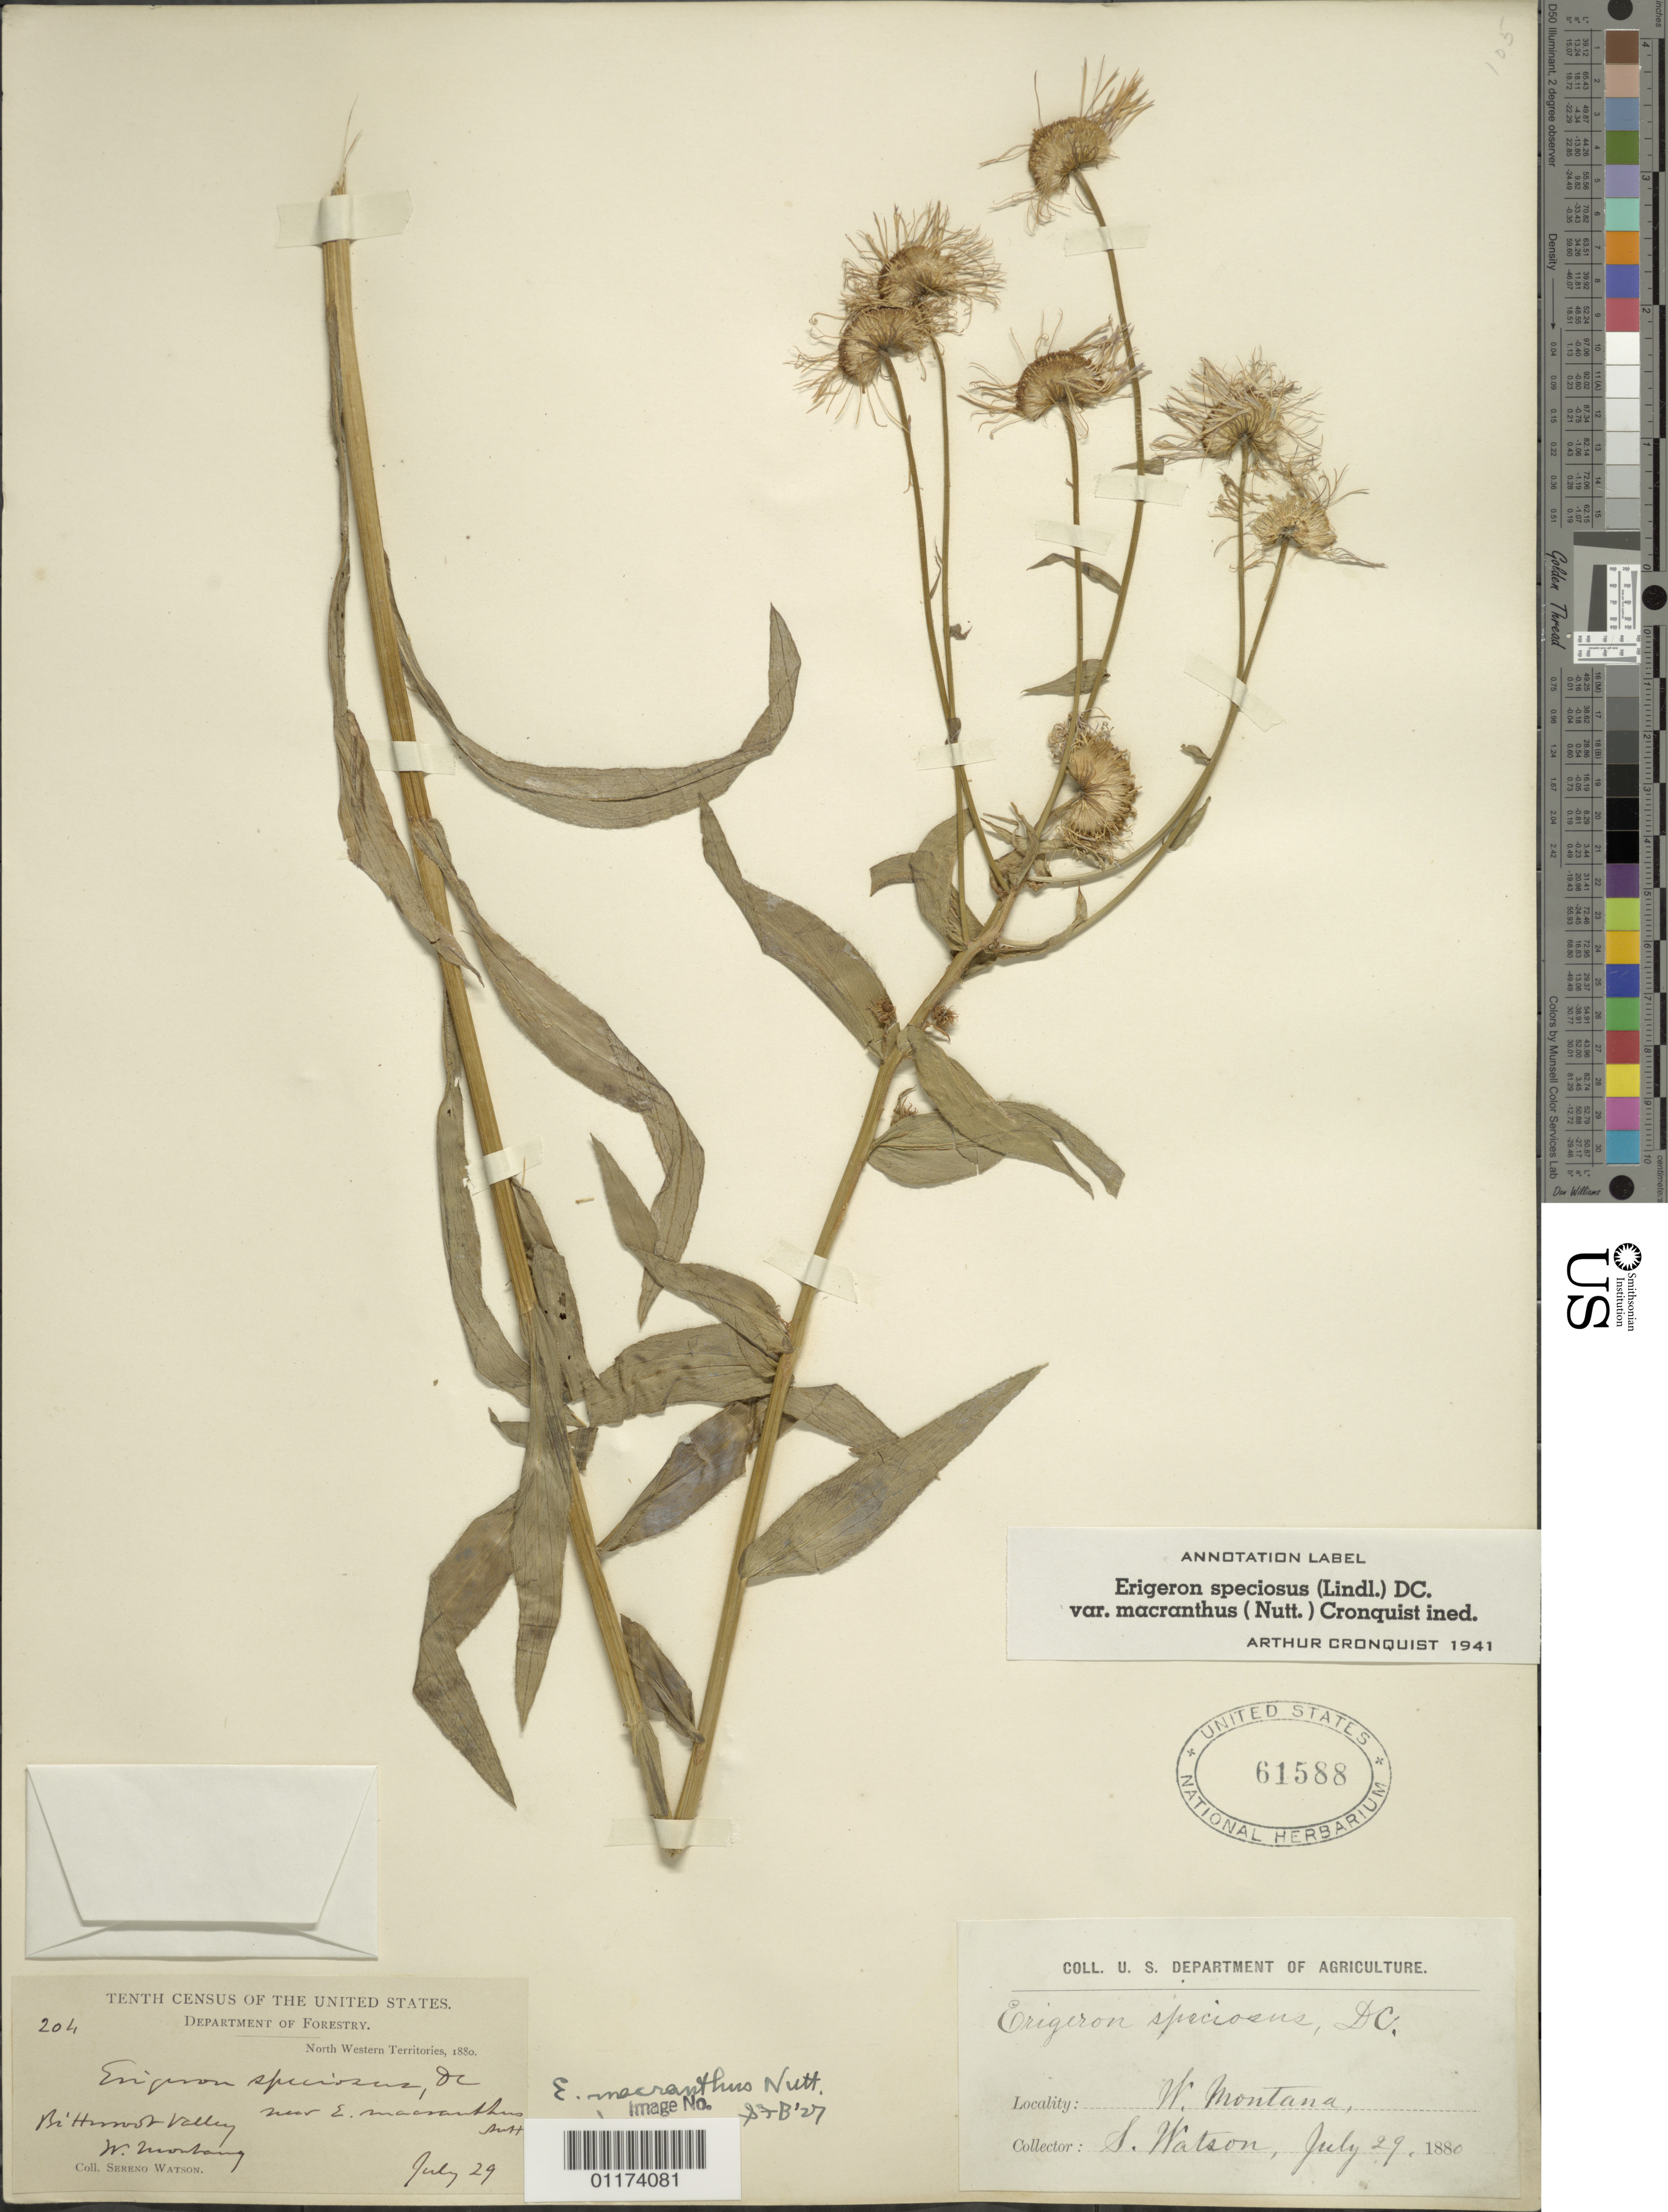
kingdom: Plantae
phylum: Tracheophyta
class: Magnoliopsida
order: Asterales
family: Asteraceae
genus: Erigeron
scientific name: Erigeron speciosus var. macranthus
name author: (Nutt.) Cronq.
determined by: Cronquist, A. J.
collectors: S. Watson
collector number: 204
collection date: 1880-07-29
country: United States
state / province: Montana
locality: Bitterroot Valley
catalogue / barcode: US 61588